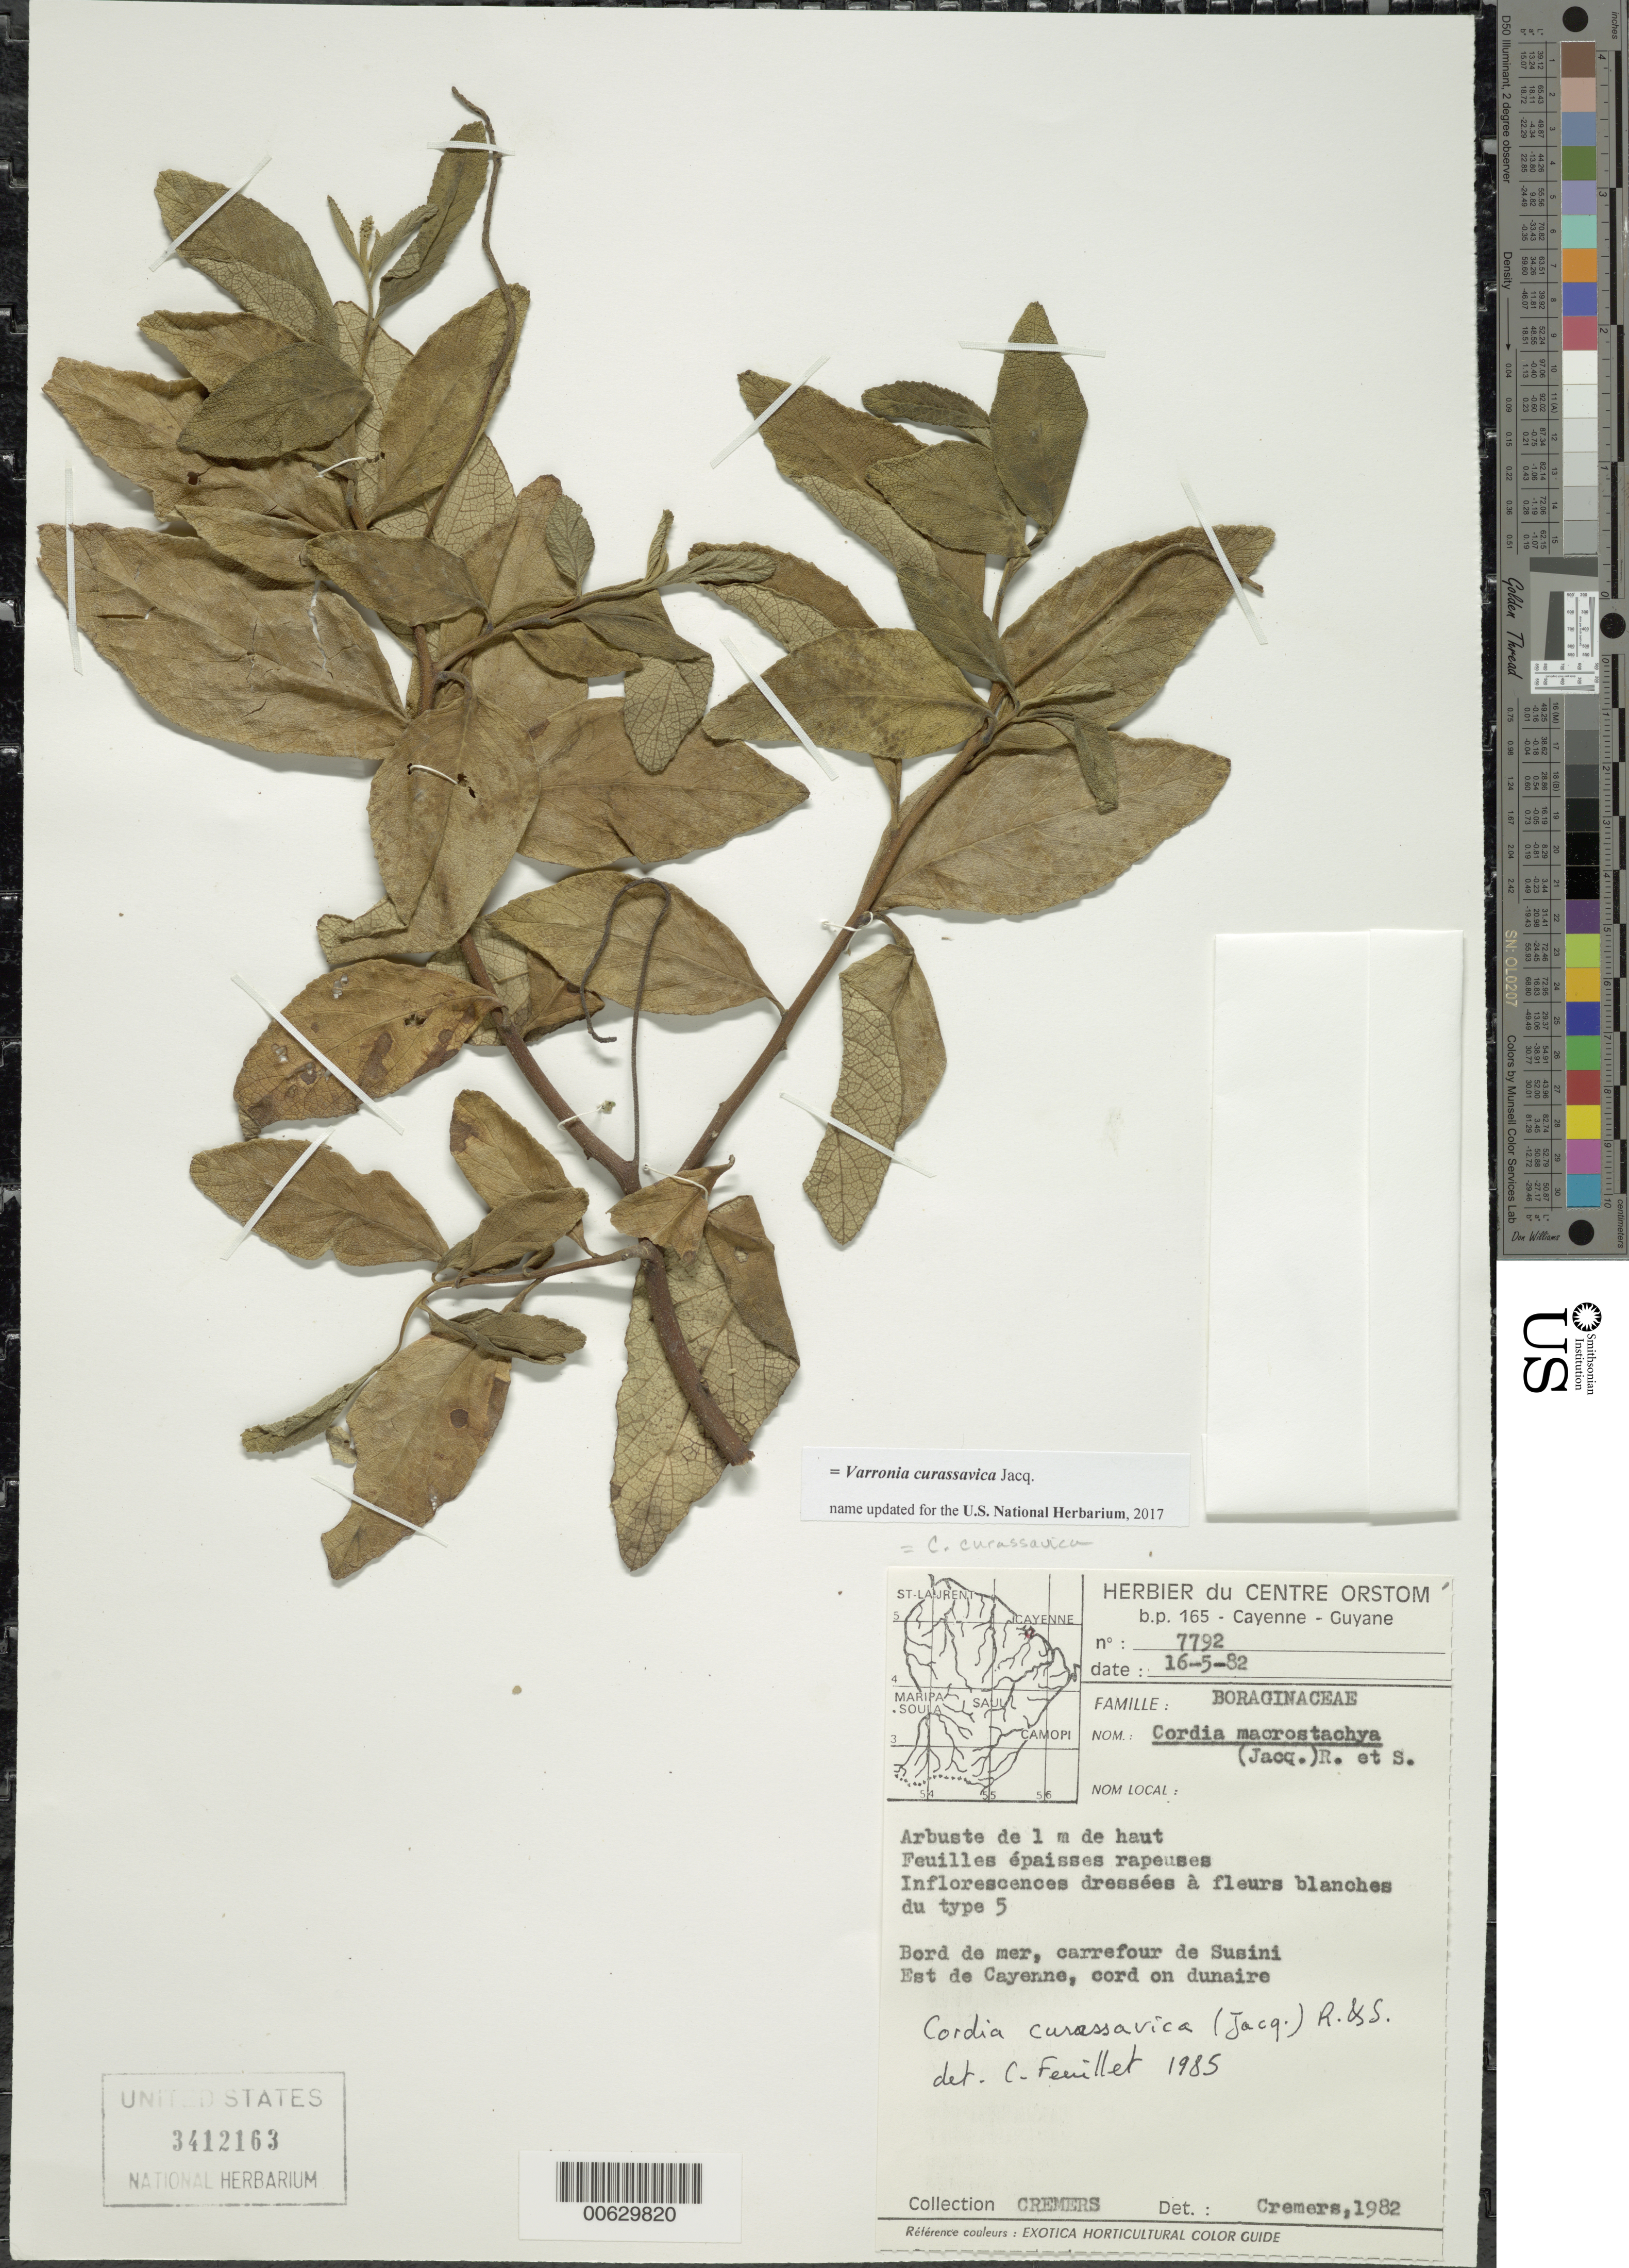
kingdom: Plantae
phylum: Tracheophyta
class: Magnoliopsida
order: Boraginales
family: Cordiaceae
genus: Varronia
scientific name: Varronia curassavica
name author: Jacq.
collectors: G. Cremers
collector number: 7792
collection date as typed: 16-May-82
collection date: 1982-05-16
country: French Guiana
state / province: Cayenne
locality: Cayenne, E, cordon dunaire apres le carrefour de Susini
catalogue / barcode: US 3412163